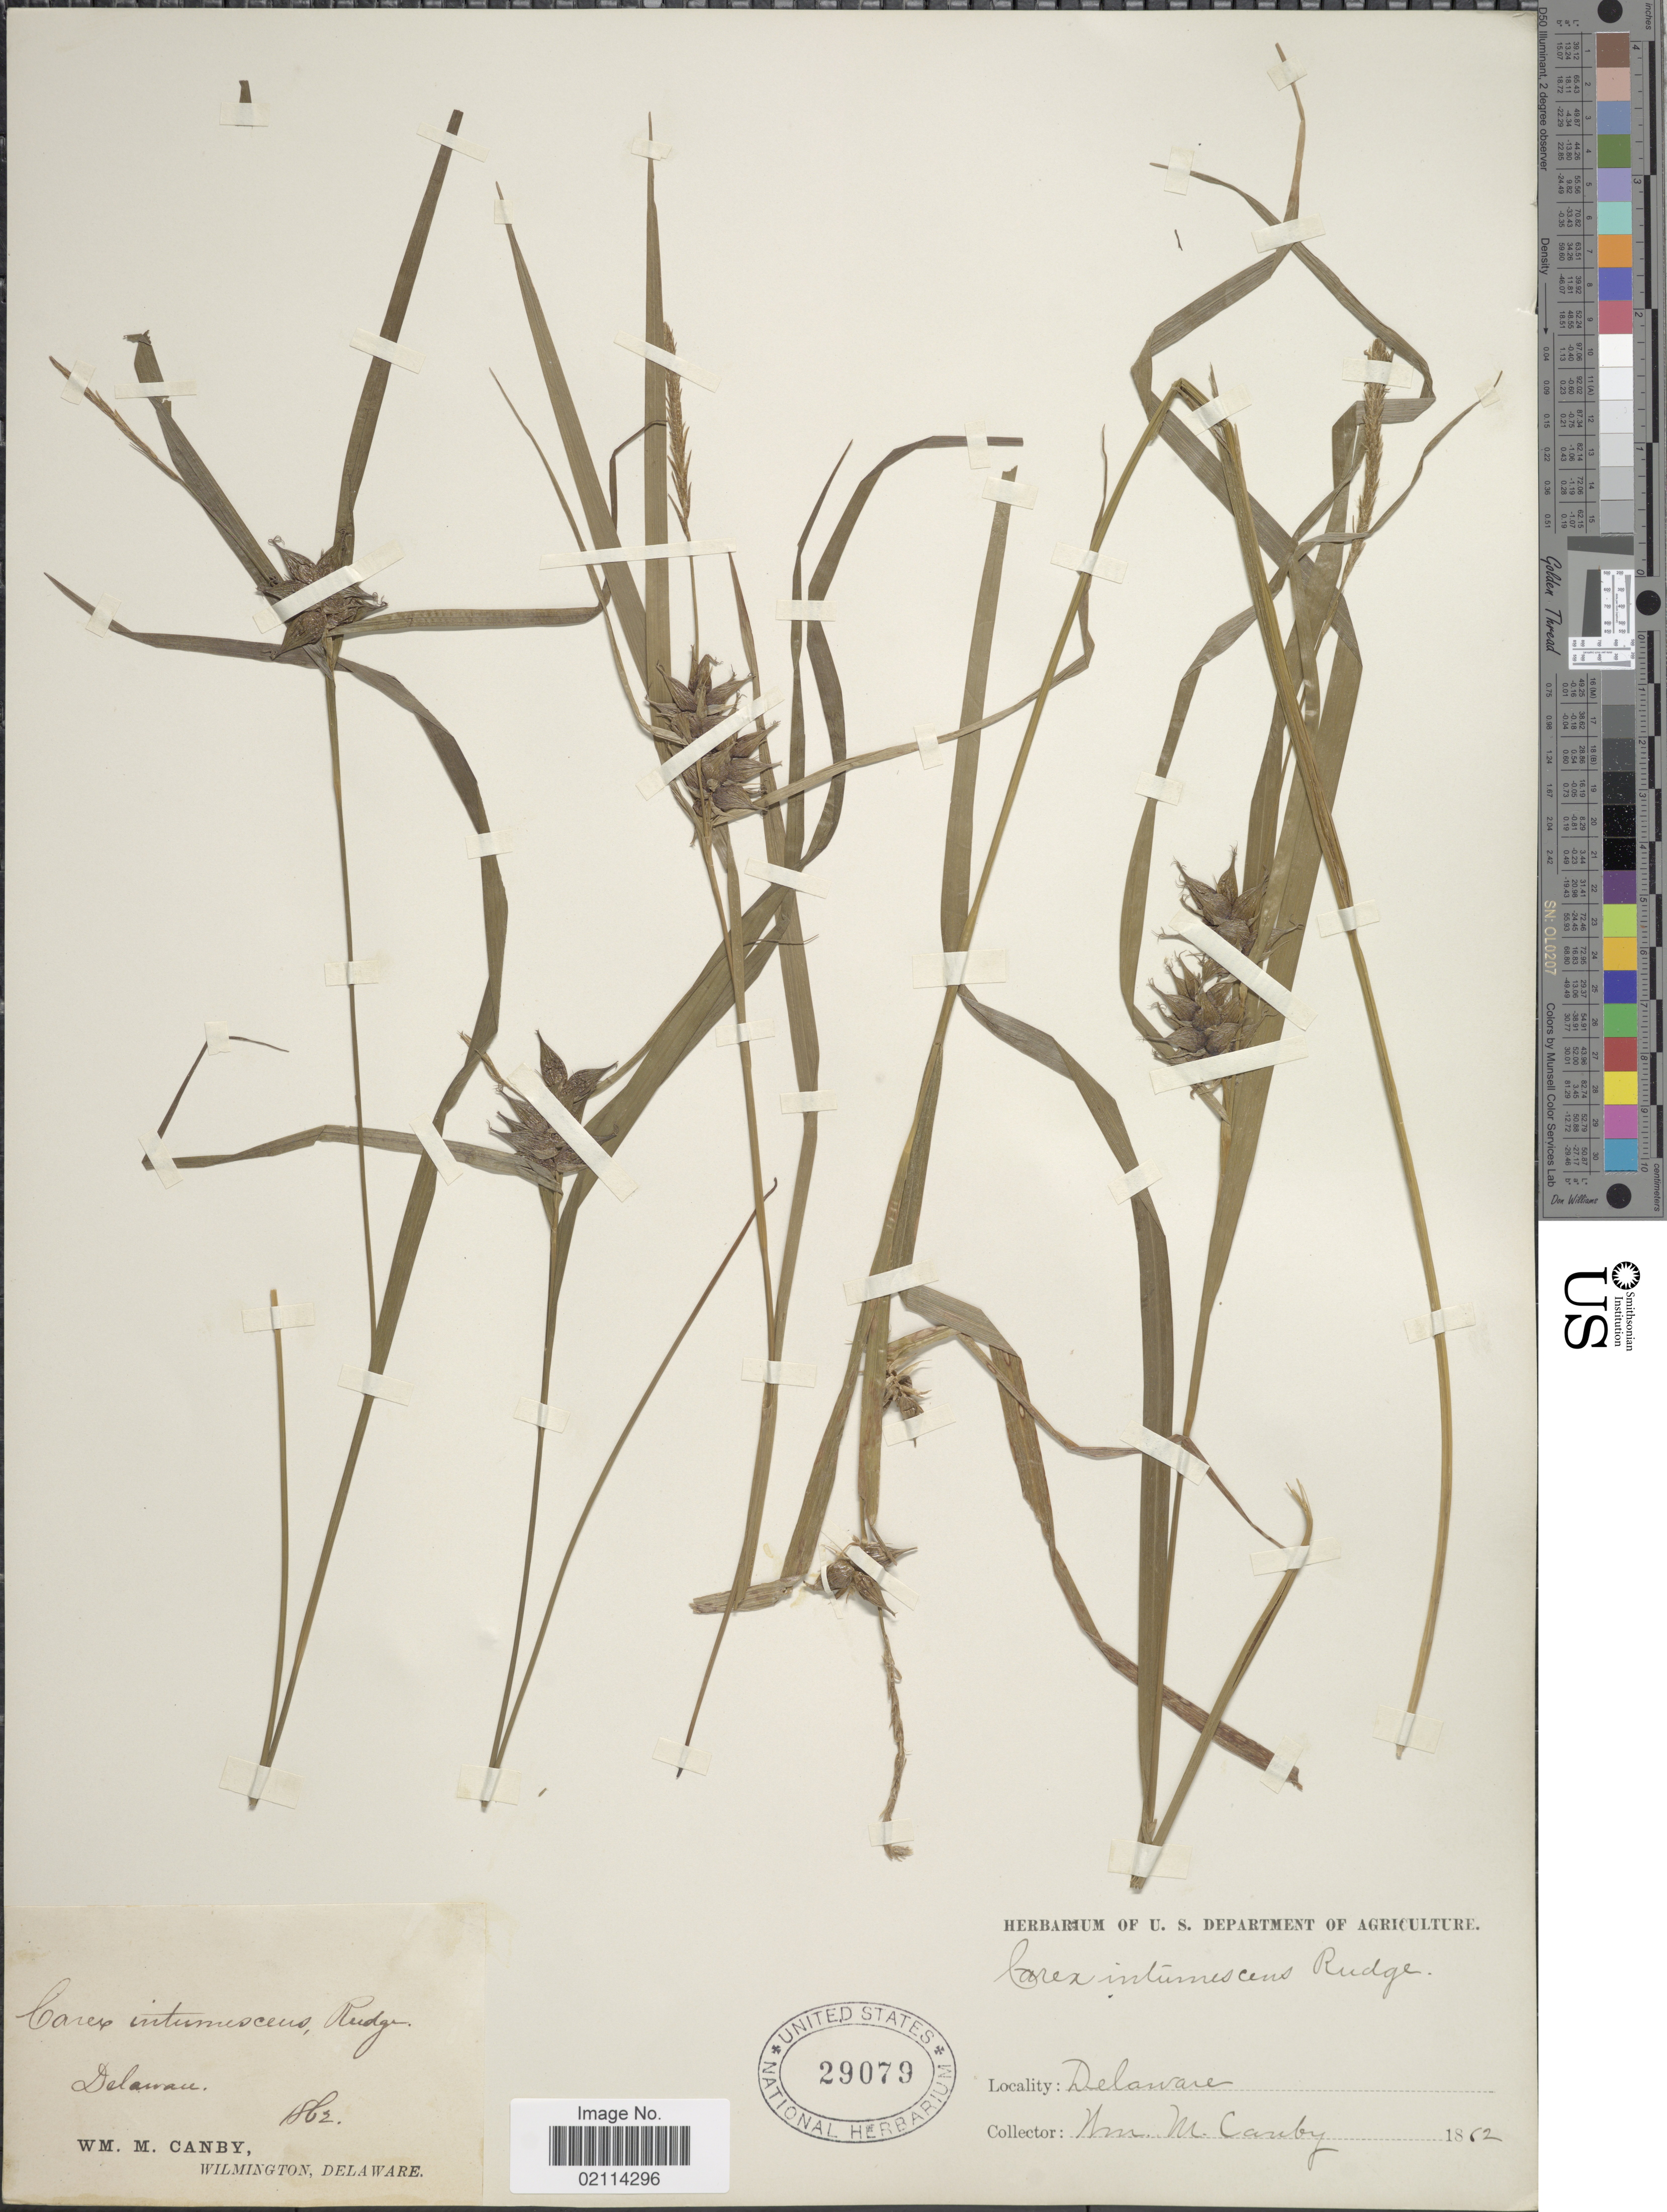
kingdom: Plantae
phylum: Tracheophyta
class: Liliopsida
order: Poales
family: Cyperaceae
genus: Carex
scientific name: Carex intumescens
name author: Rudge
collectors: W. M. Canby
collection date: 1862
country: United States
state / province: Delaware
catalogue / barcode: US 29079